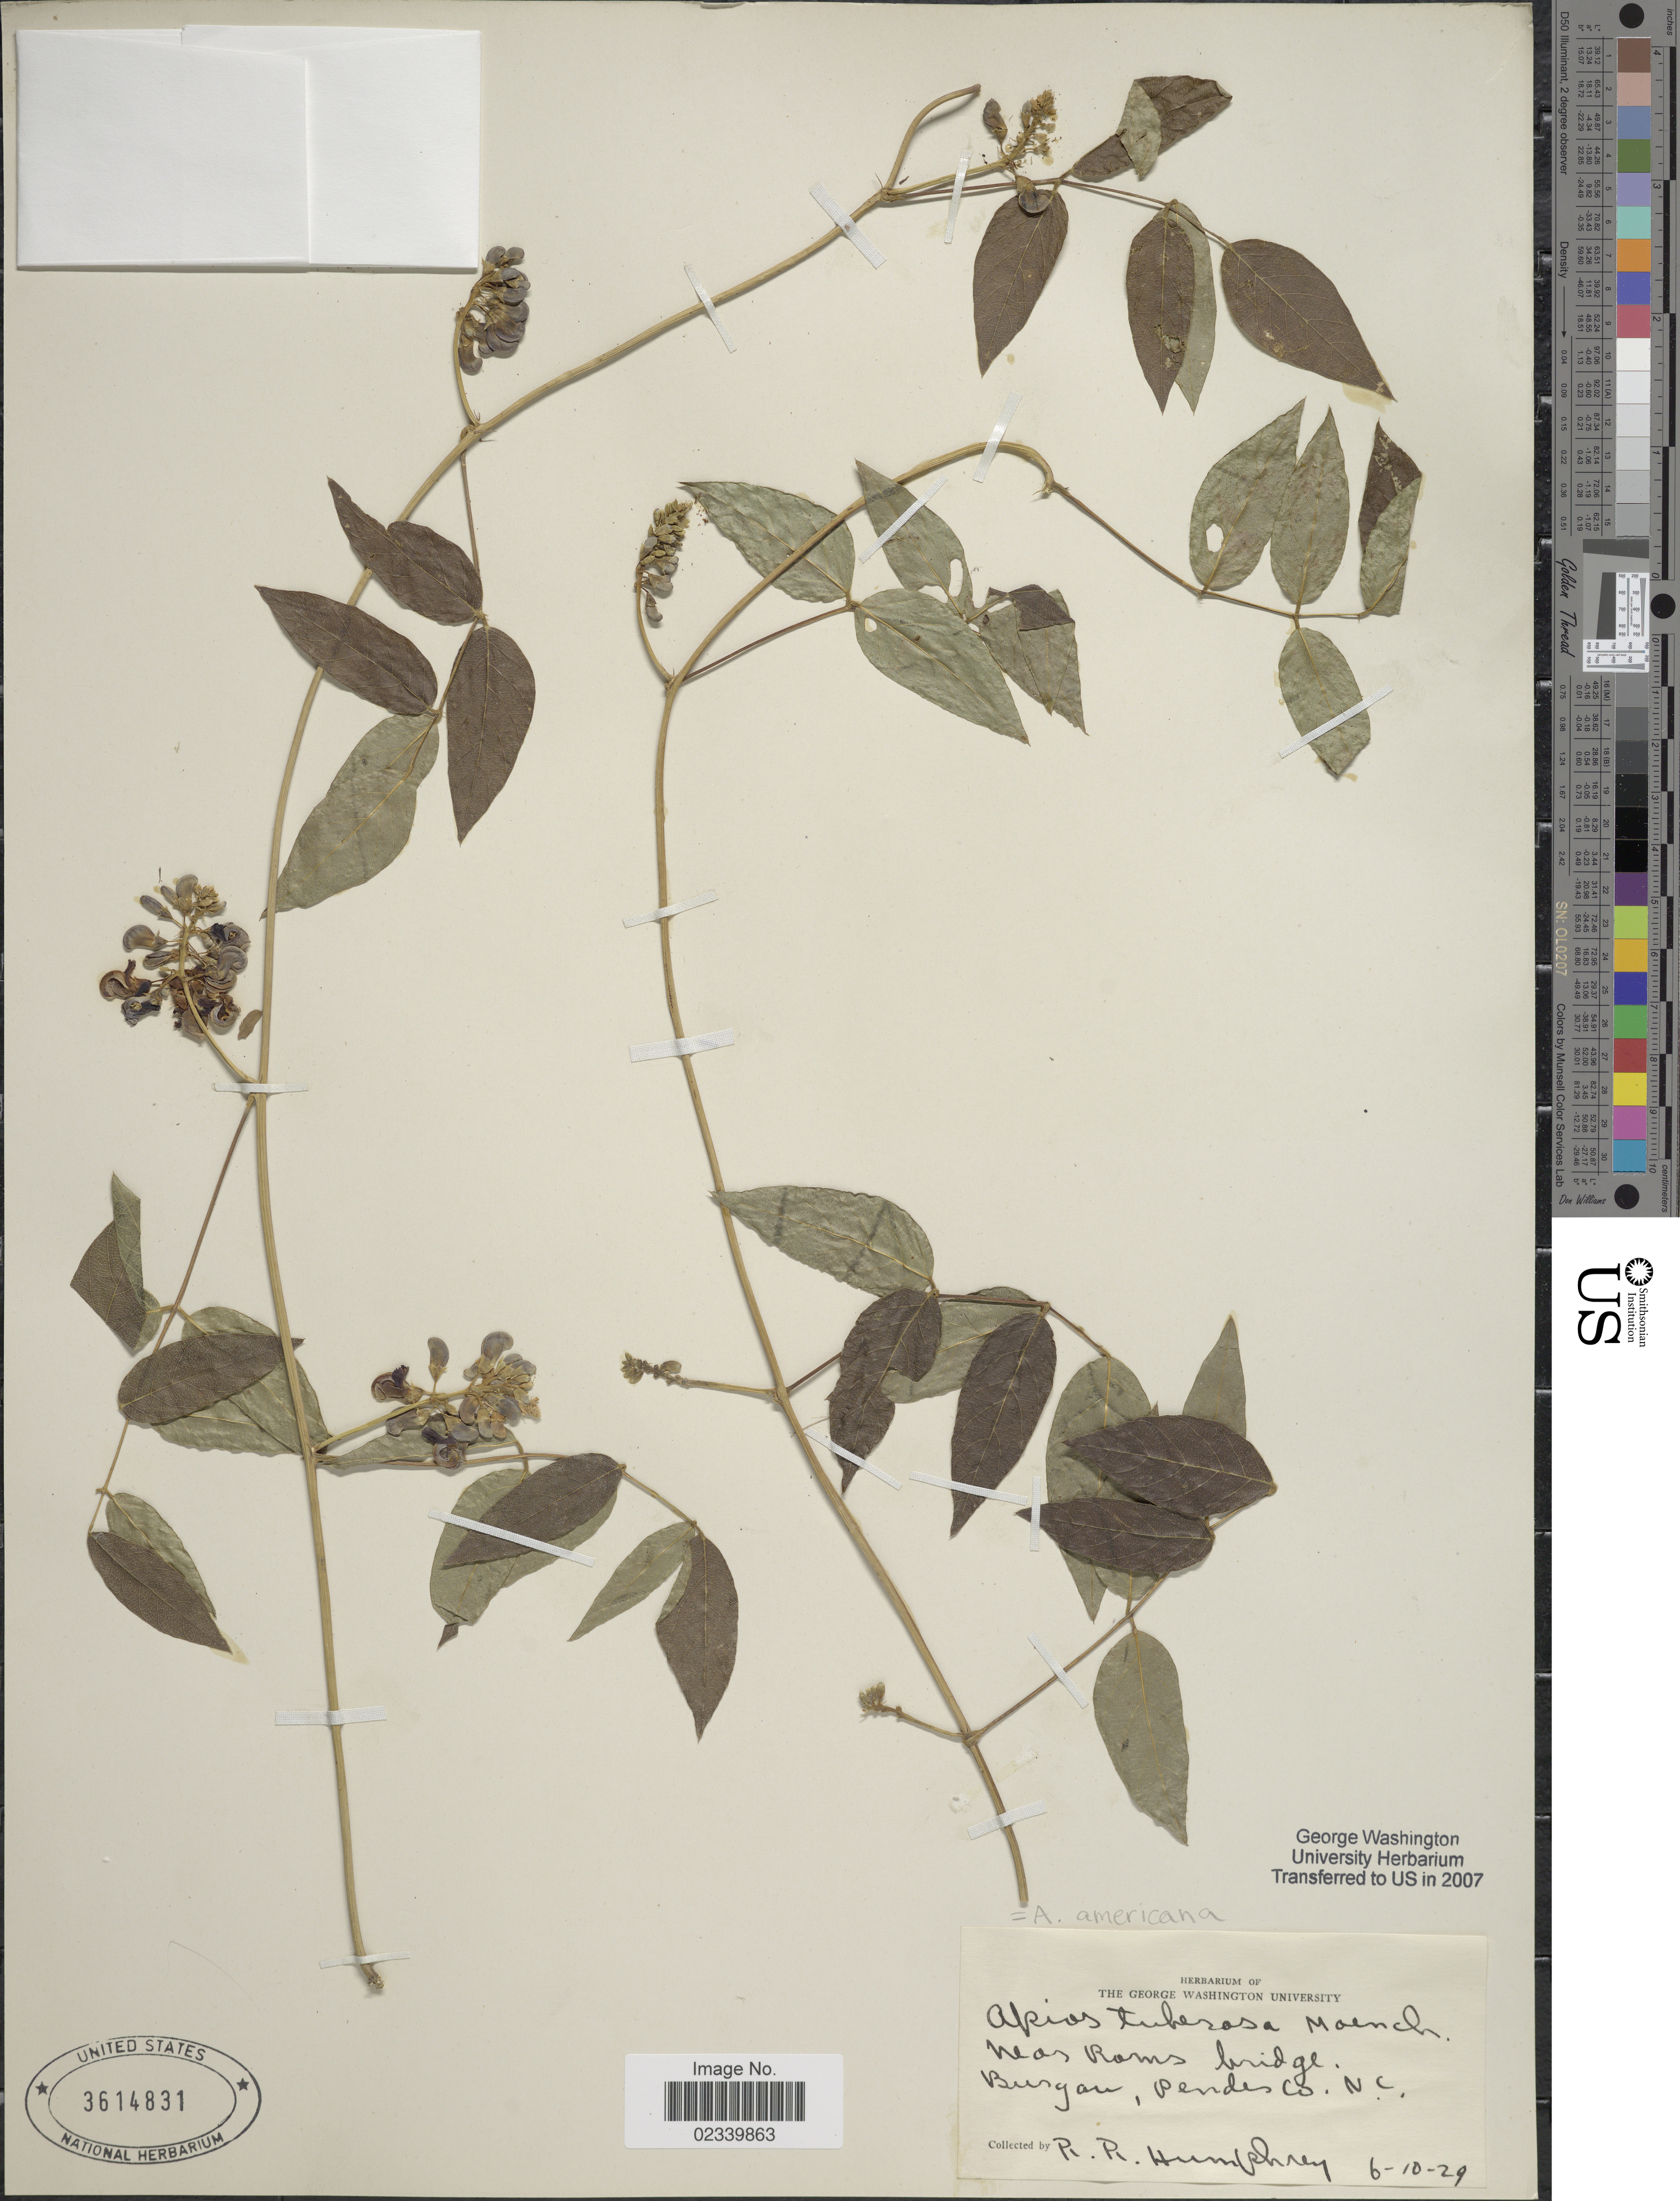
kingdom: Plantae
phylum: Tracheophyta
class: Magnoliopsida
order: Fabales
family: Fabaceae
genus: Apios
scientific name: Apios americana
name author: Medik.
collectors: R. Humphrey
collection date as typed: Transcribed d/m/y: 10/6/29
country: United States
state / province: North Carolina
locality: Near Roms bridge, Burgan Pendes Co.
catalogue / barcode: US 3614831